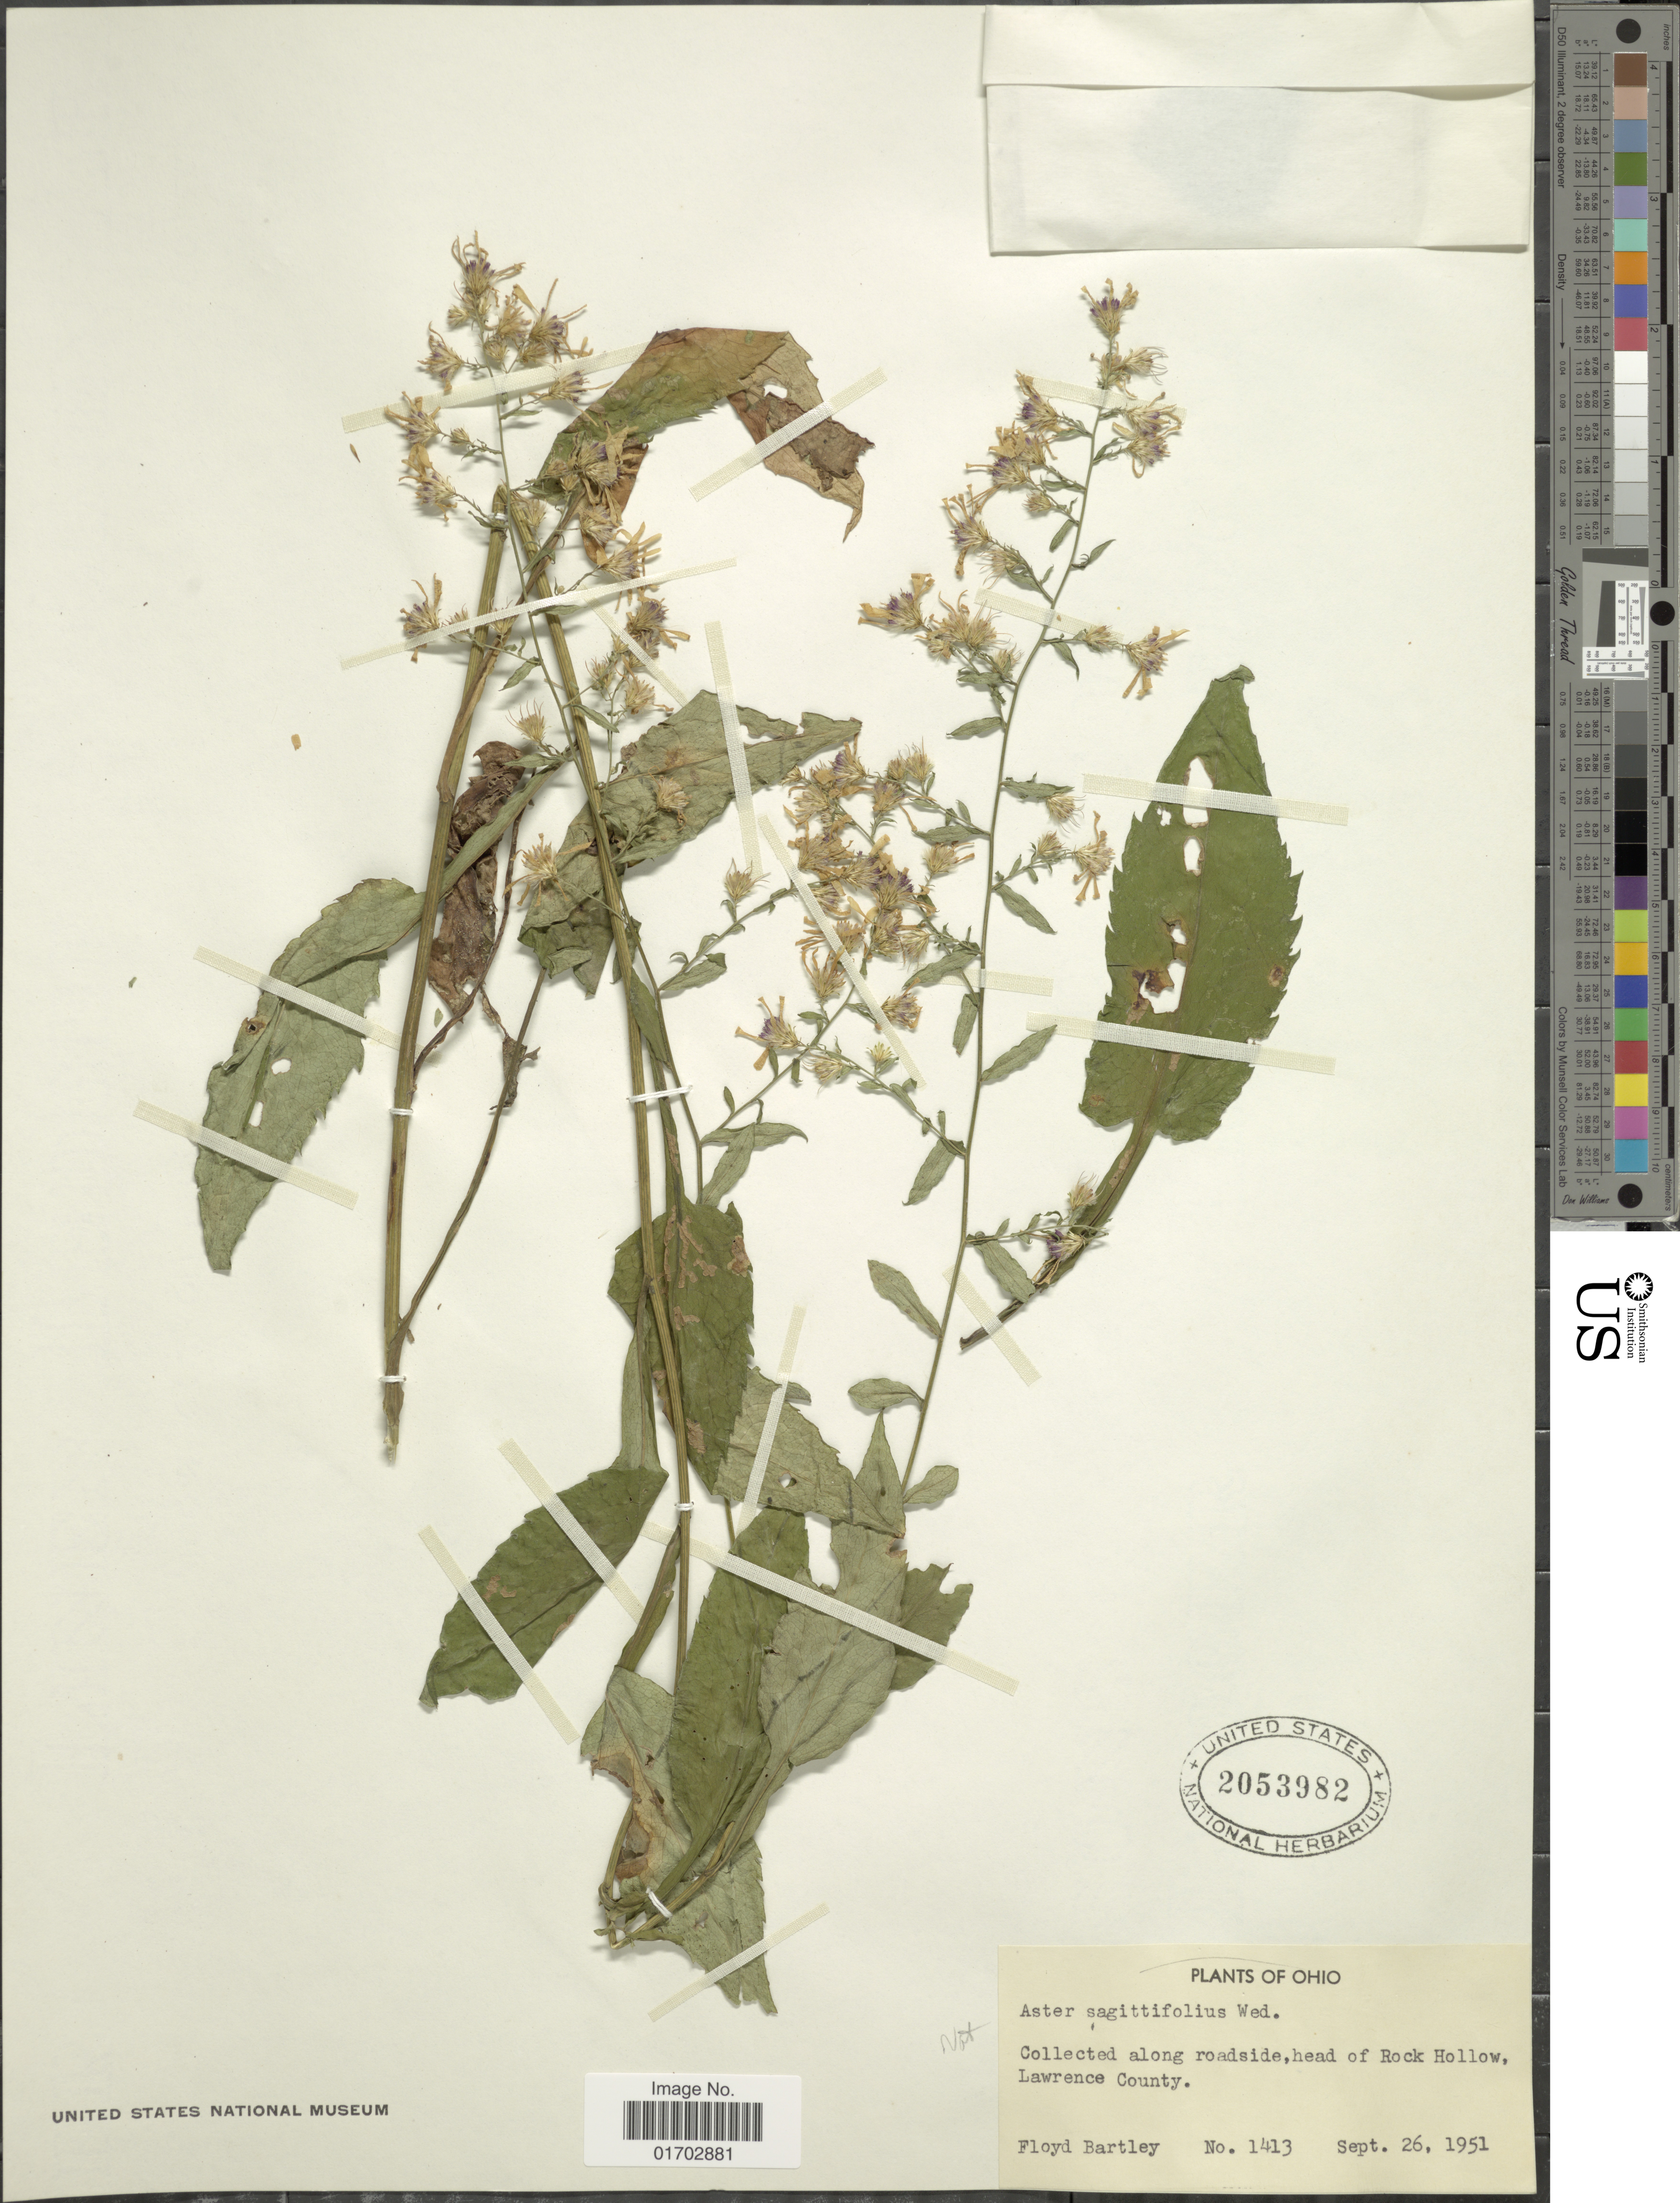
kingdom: Plantae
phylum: Tracheophyta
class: Magnoliopsida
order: Asterales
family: Asteraceae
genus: Symphyotrichum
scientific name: Symphyotrichum sagittifolium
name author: (Wedem. ex Willd.) G.L. Nesom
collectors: F. Bartley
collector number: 1413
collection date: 1951-09-26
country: United States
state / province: Ohio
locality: Along roadside, head of Rock Hollow, Lawrence County.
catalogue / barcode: US 2053982